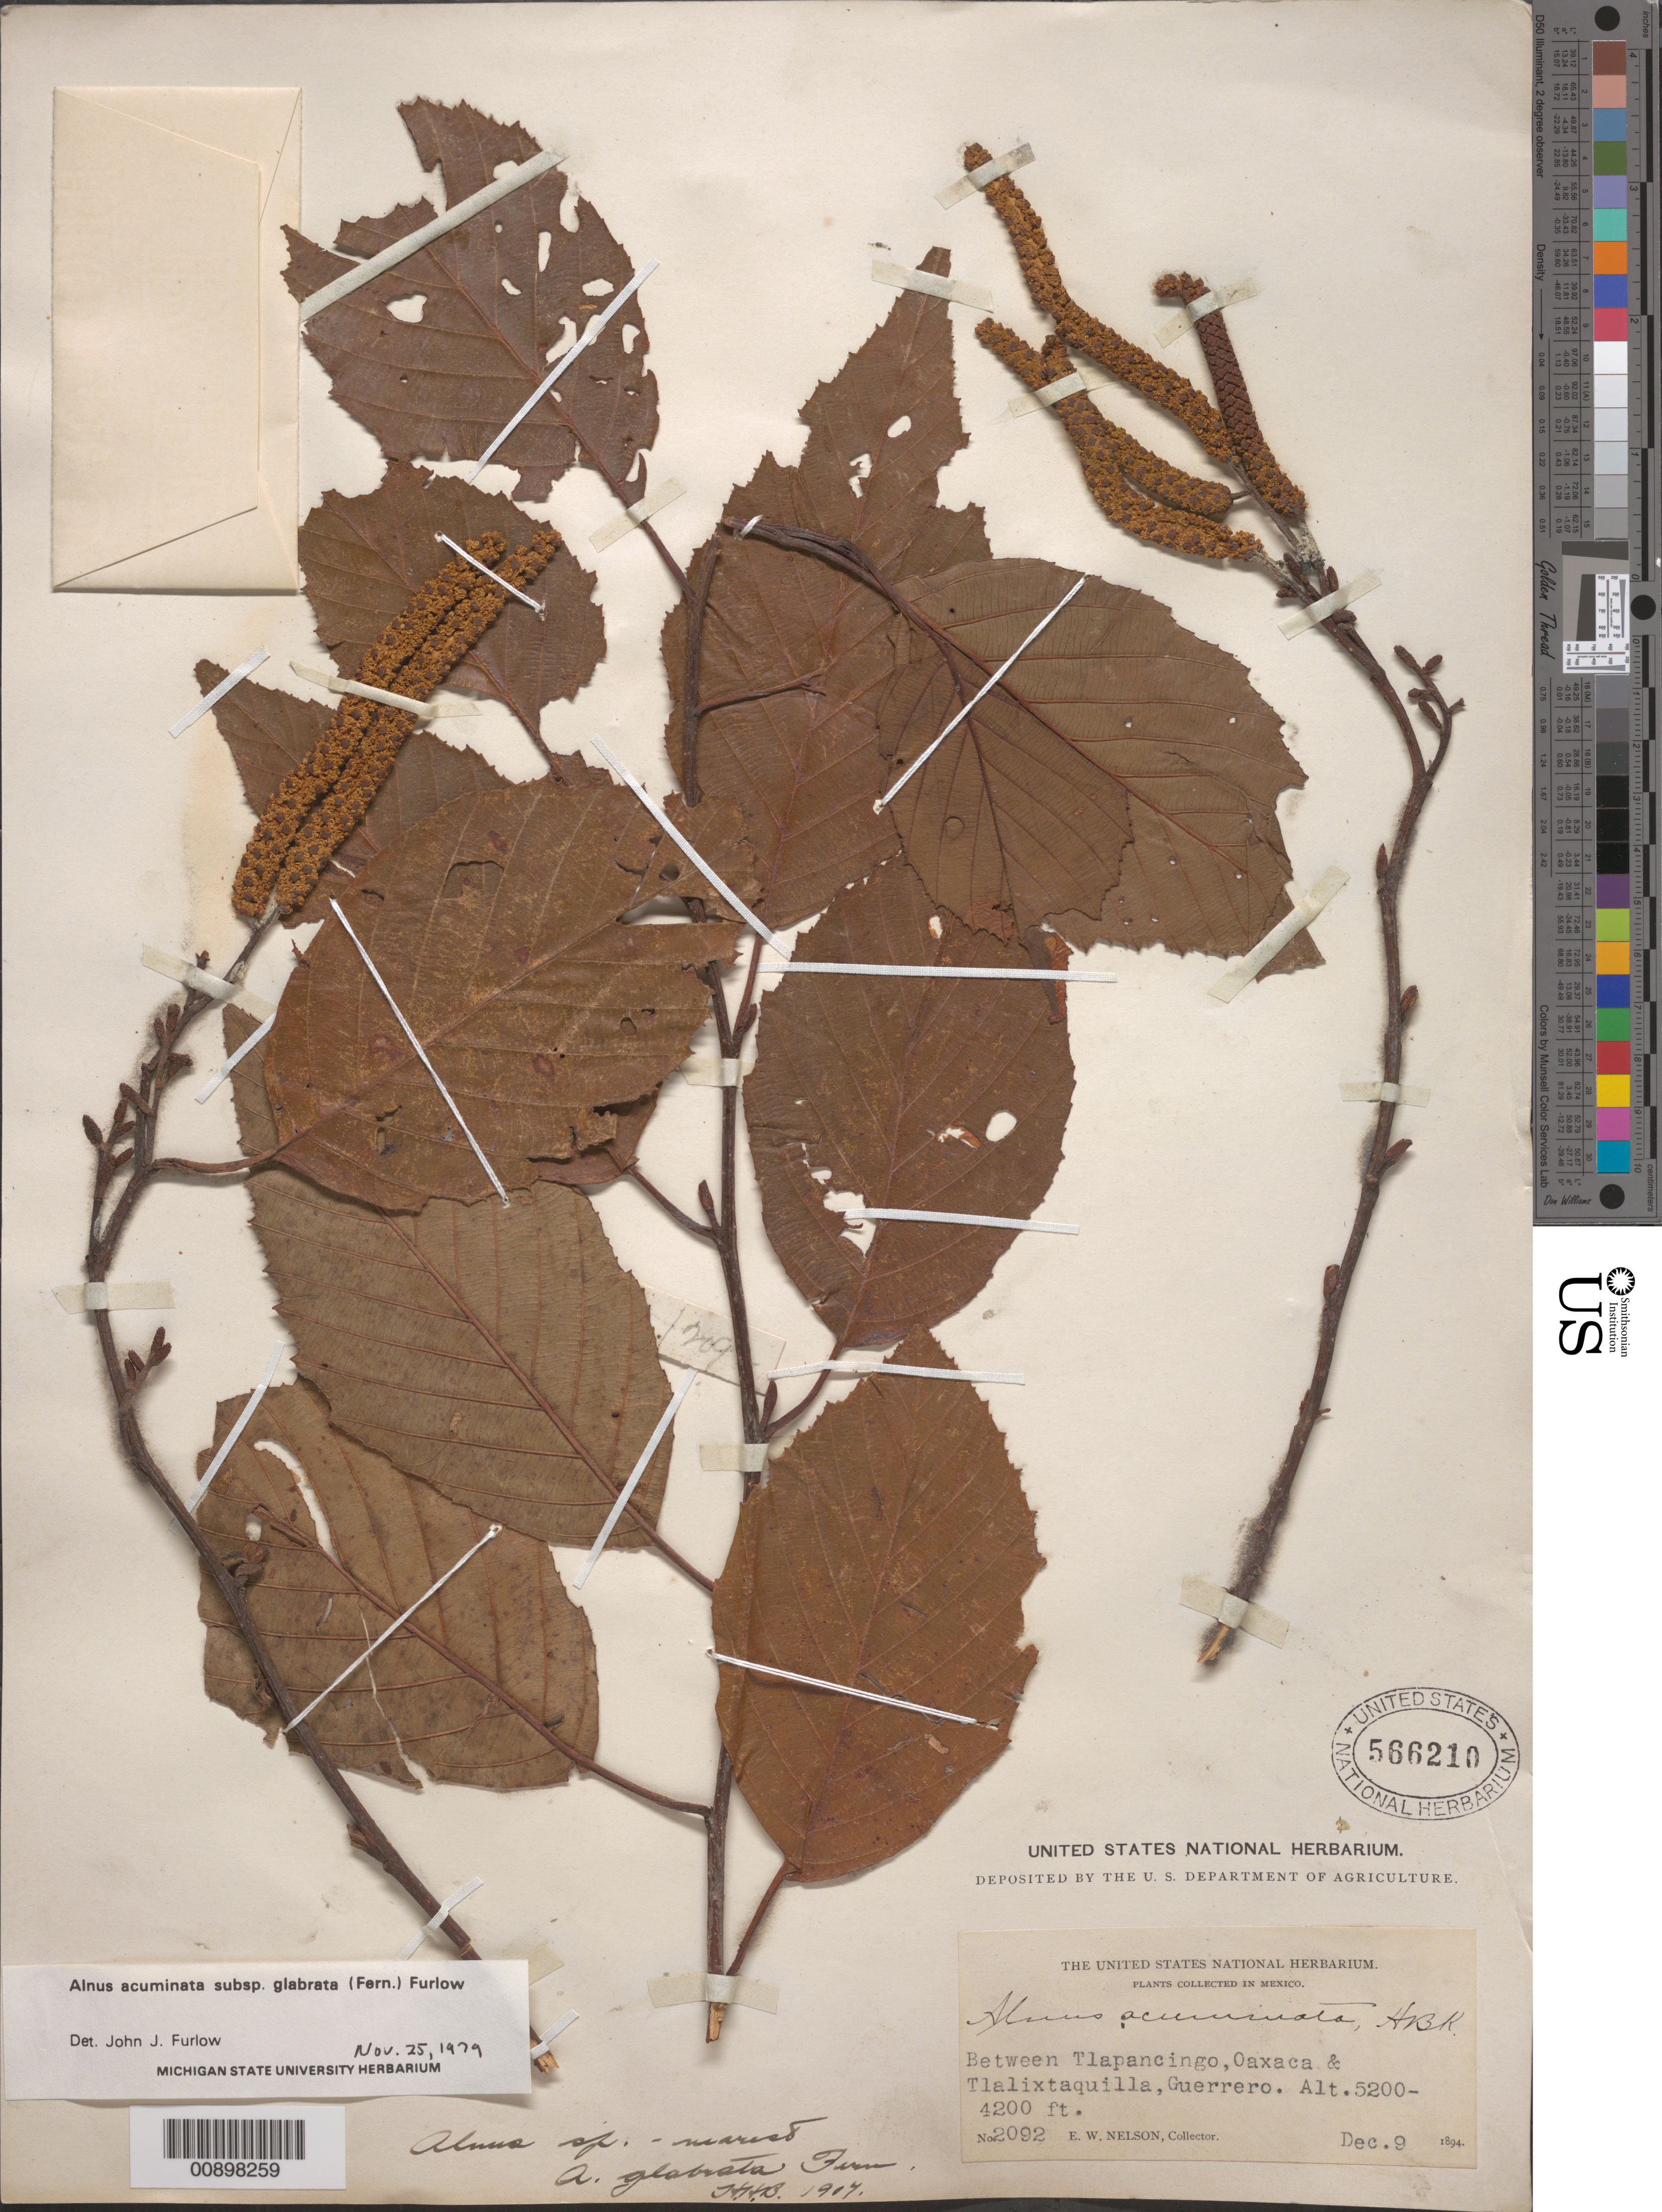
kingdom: Plantae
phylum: Tracheophyta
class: Magnoliopsida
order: Fagales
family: Betulaceae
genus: Alnus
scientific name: Alnus acuminata subsp. glabrata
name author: (Fernald) Furlow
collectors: E. W. Nelson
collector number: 2092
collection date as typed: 09 Dec 1894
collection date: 1894-12-09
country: Mexico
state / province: Guerrero / Oaxaca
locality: Between Tlapancingo, Oaxaca & Tlalixtaquilla, Guerrero.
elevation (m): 1280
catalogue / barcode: US 566210